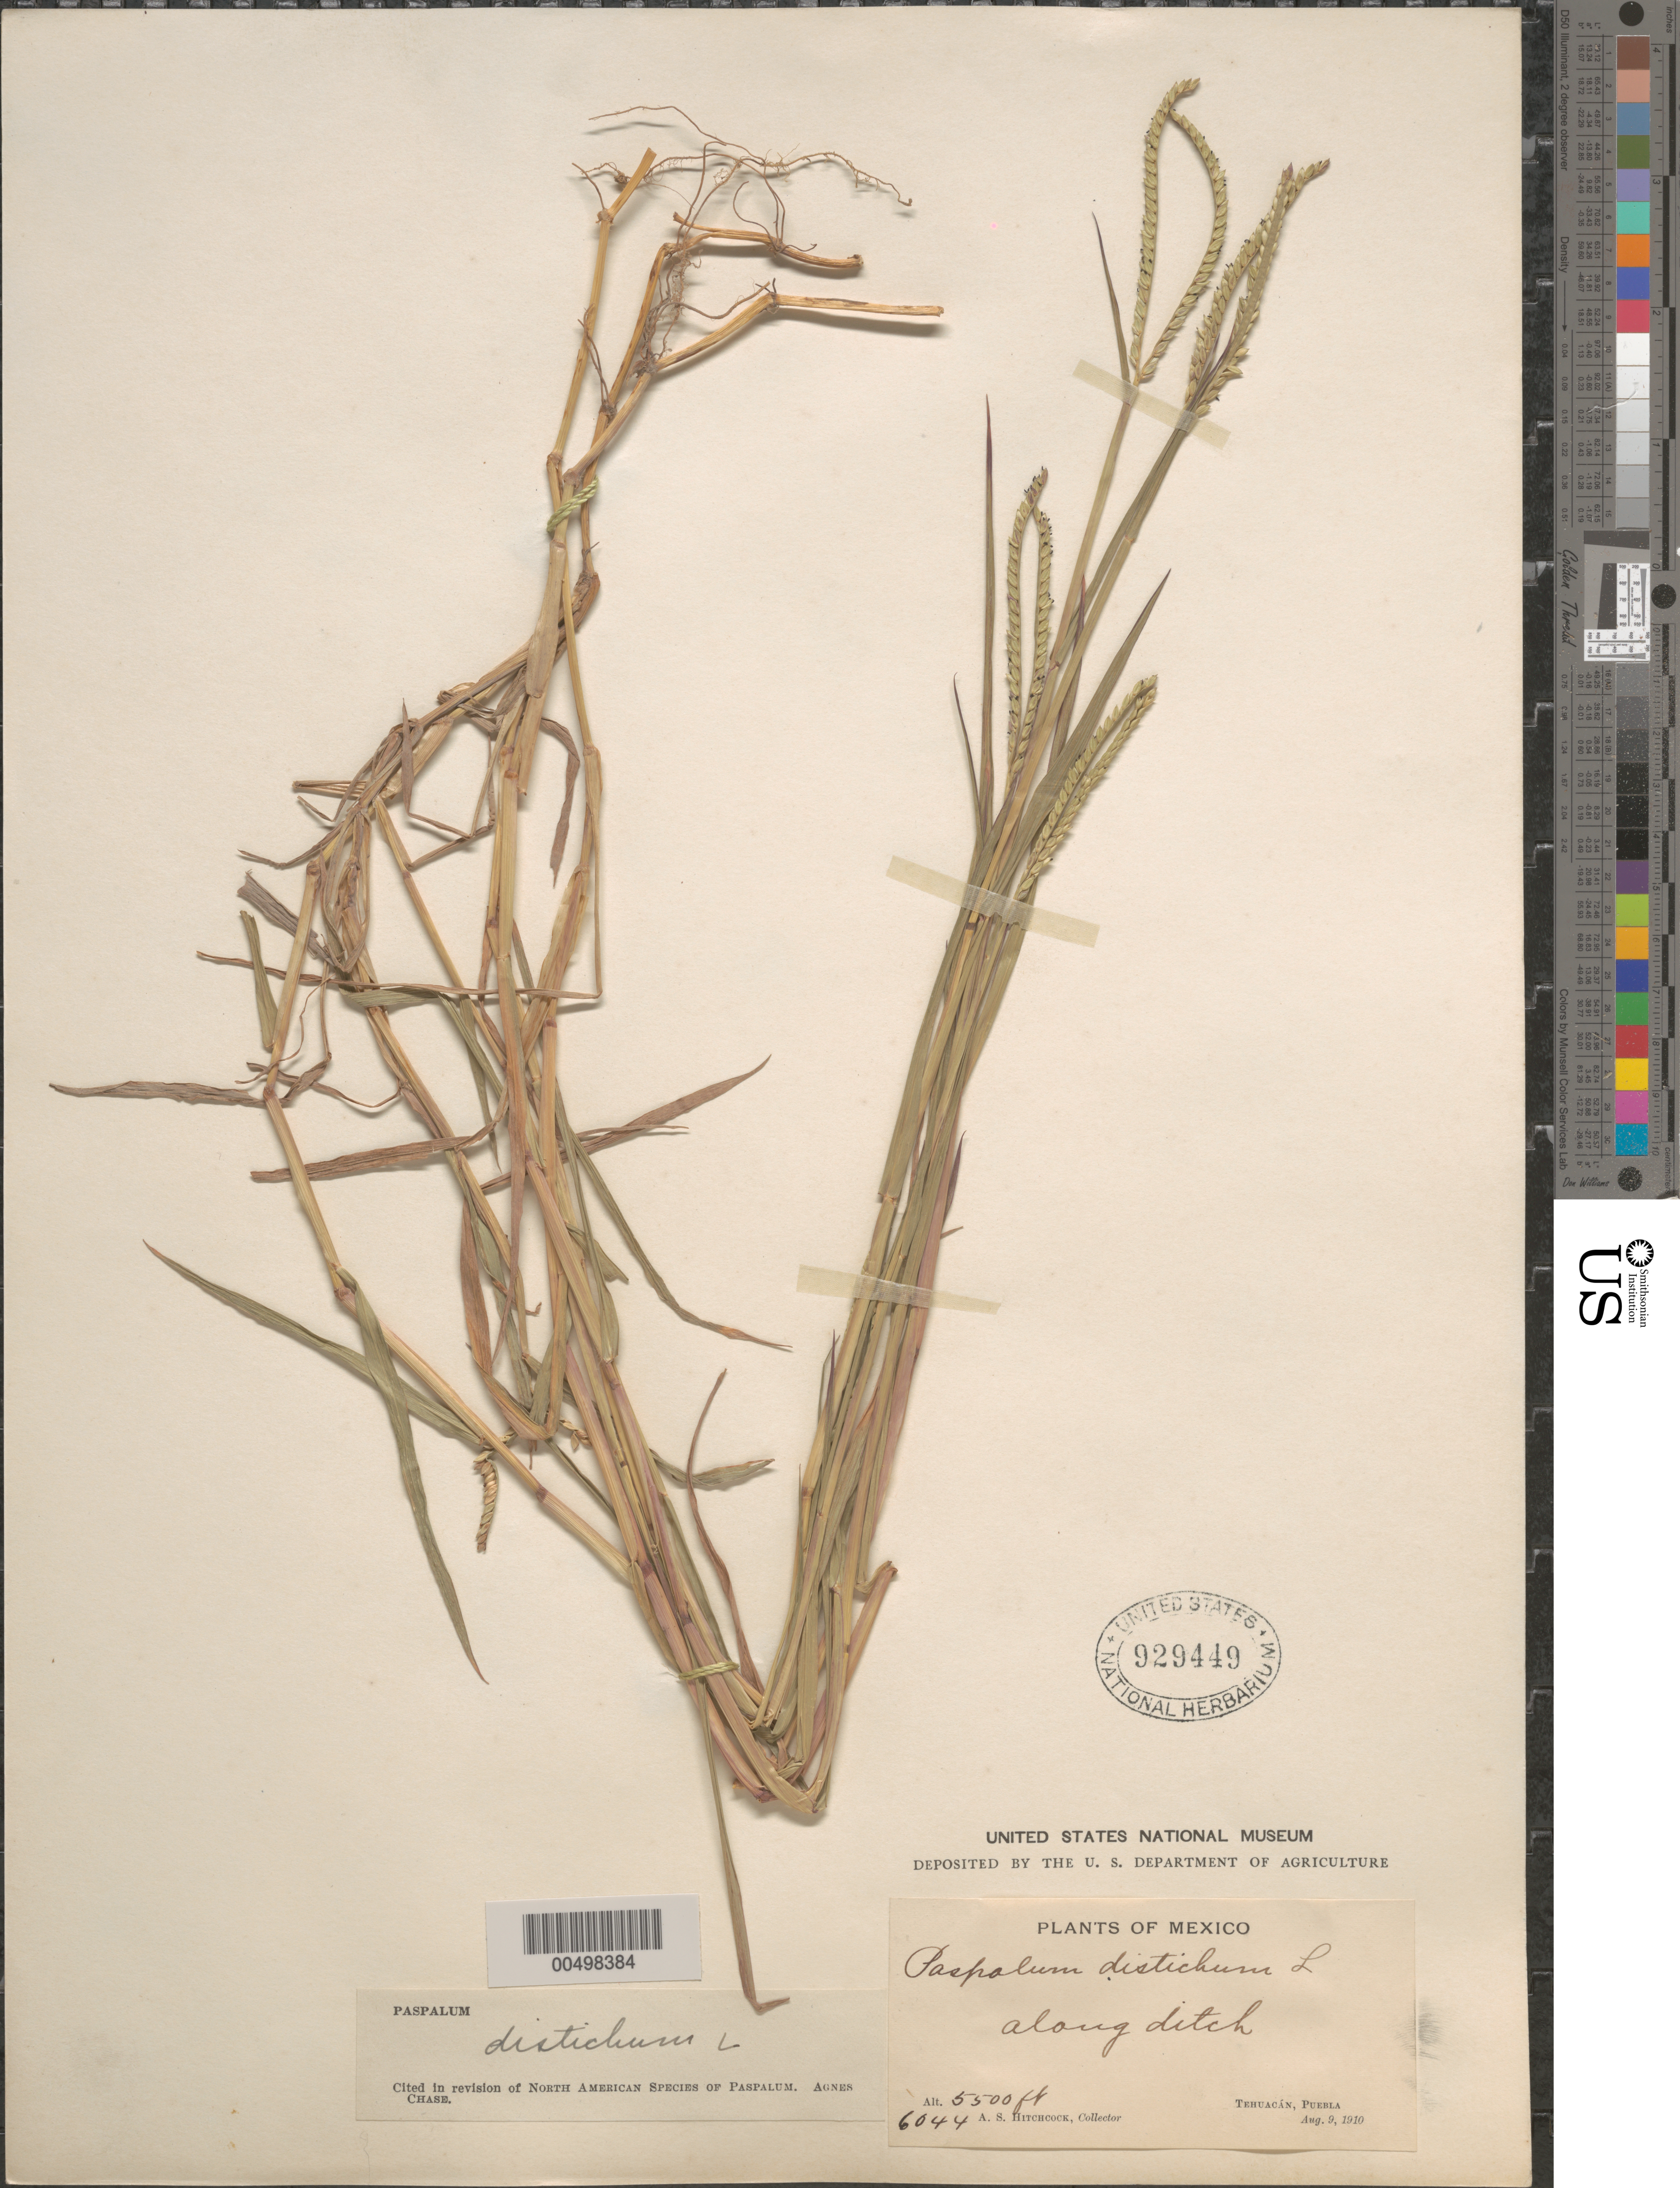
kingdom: Plantae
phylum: Tracheophyta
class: Liliopsida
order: Poales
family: Poaceae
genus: Paspalum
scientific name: Paspalum paspaloides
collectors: A. S. Hitchcock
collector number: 6044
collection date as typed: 9 Aug 1910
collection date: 1910-08-09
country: Mexico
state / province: Puebla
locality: Tehuac n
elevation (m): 1676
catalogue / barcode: US 929449